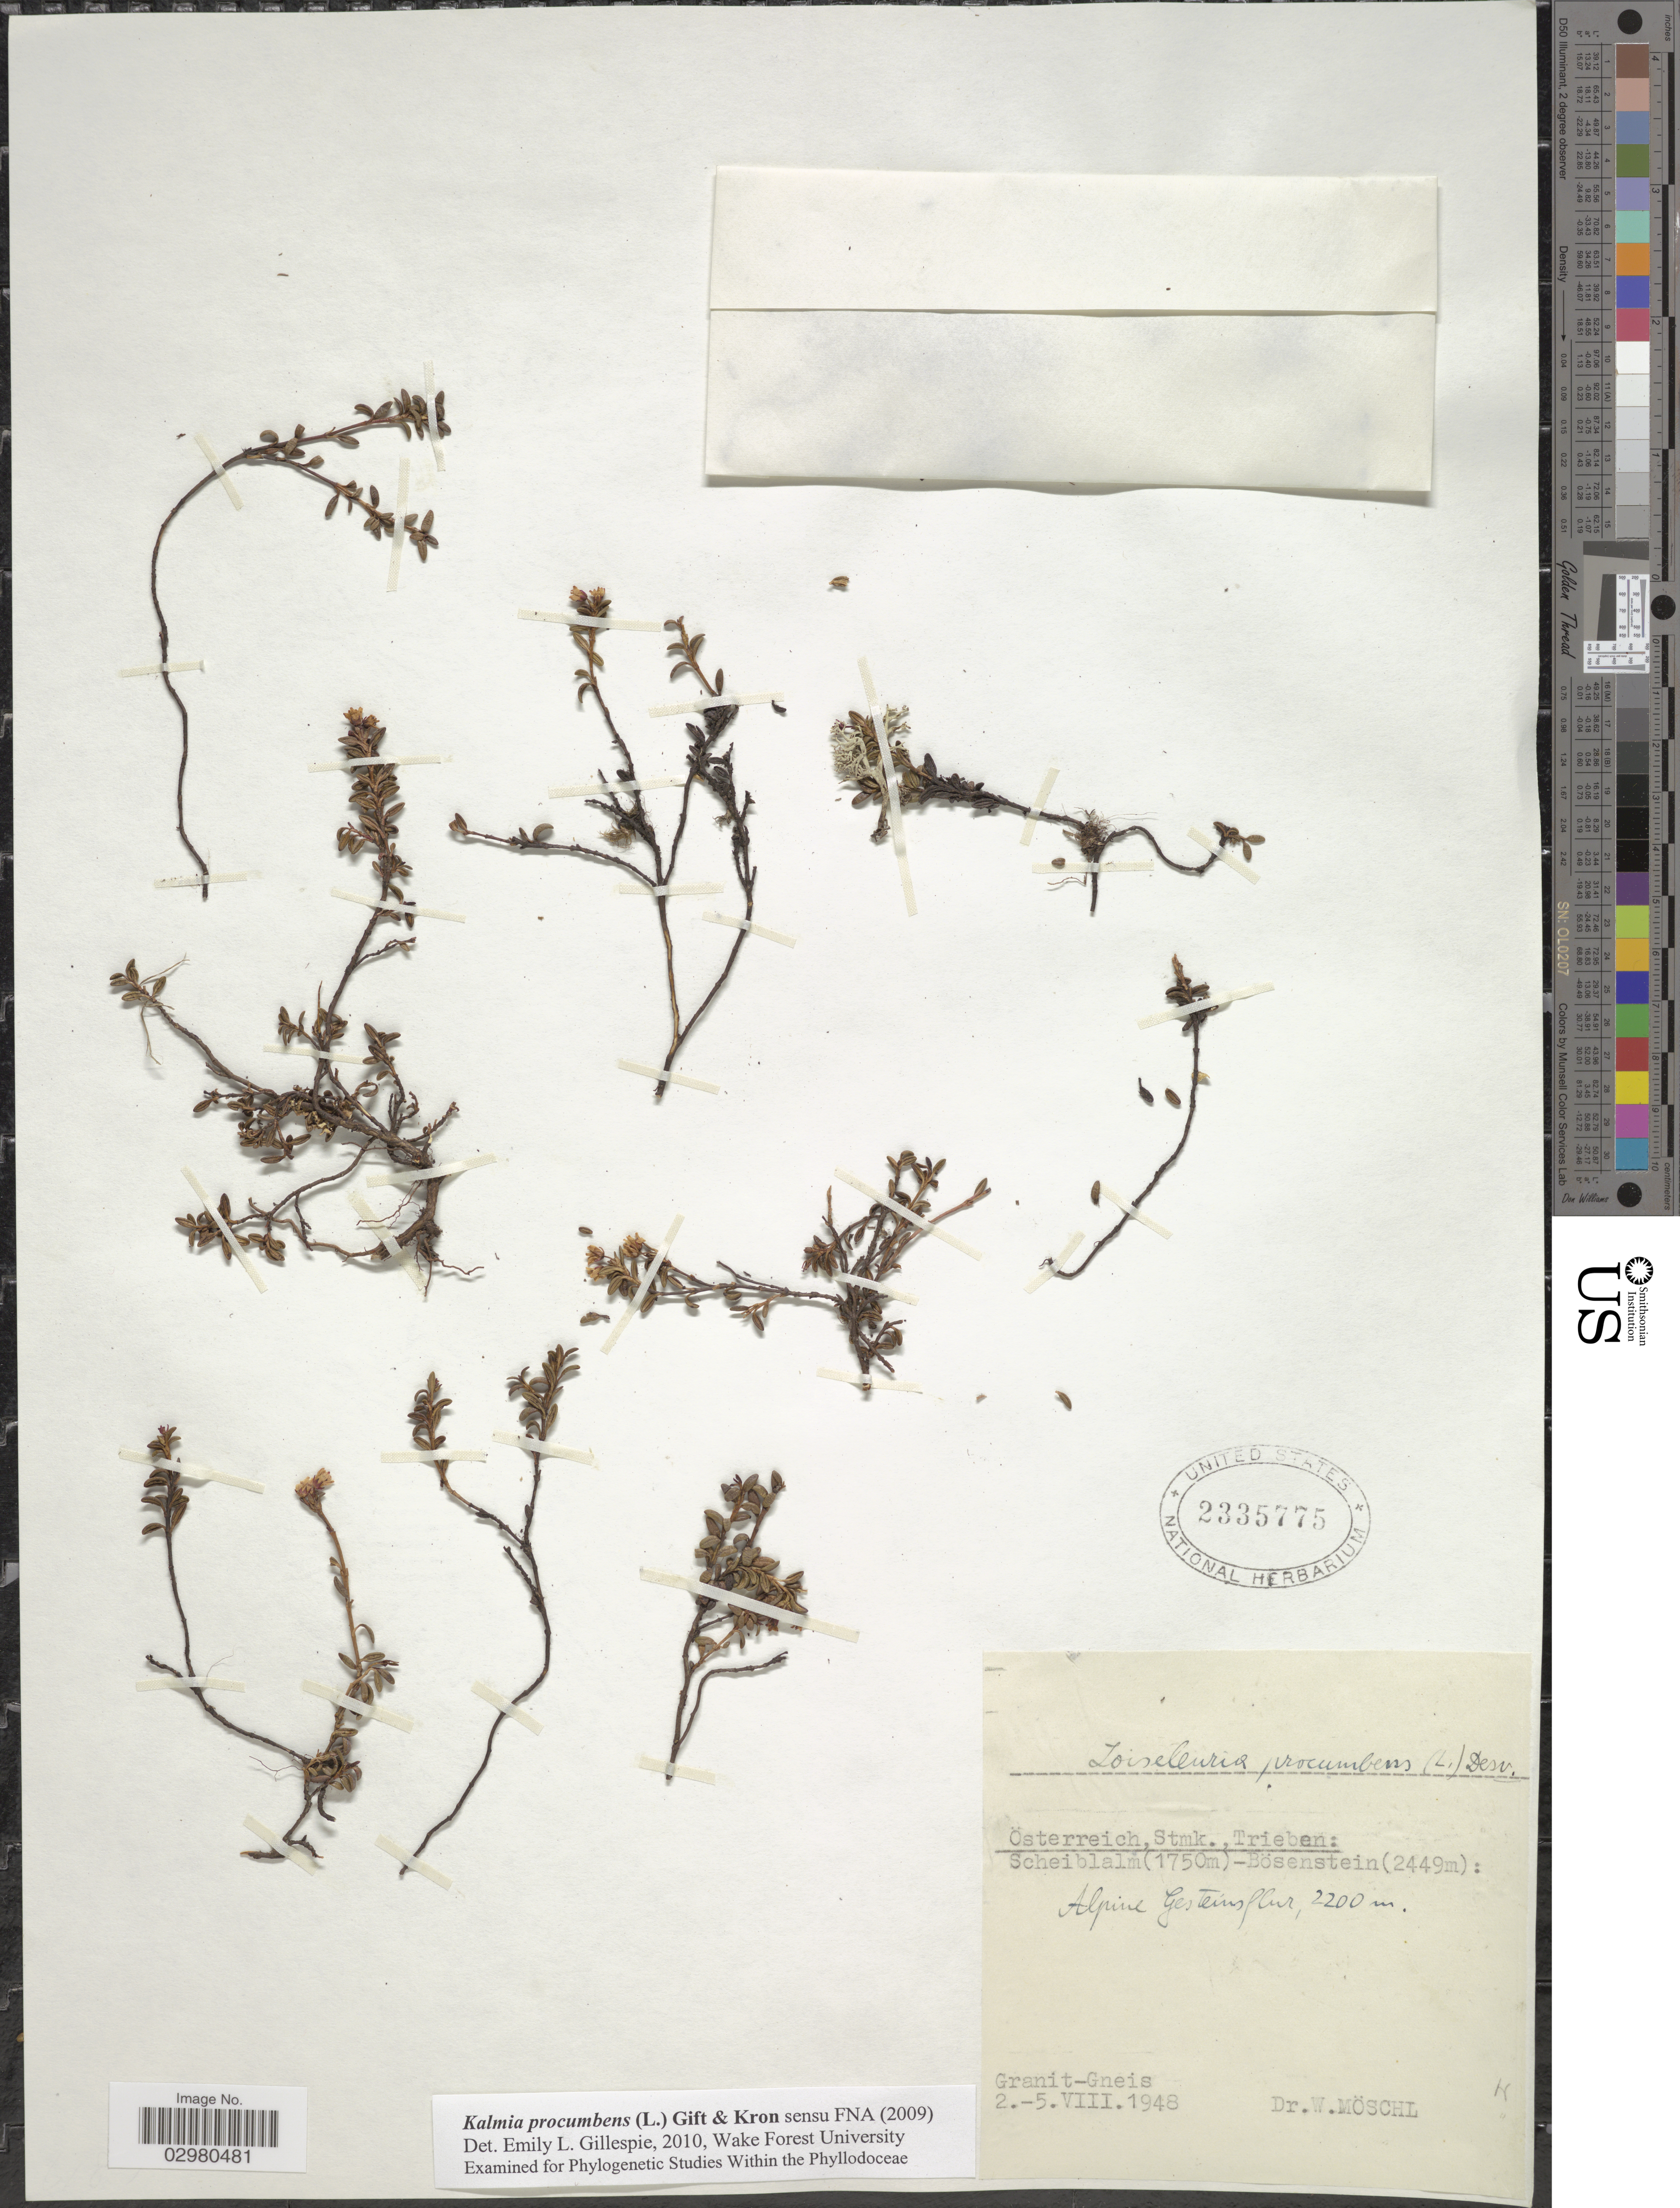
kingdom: Plantae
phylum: Tracheophyta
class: Magnoliopsida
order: Ericales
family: Ericaceae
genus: Loiseleuria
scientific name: Loiseleuria procumbens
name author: (L.) Desv.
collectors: W. Moschl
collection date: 1948-08-02/1948-08-05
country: Austria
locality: Österreich, Stmk. Trieben: Scheiblalm-Bösenstein.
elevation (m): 1750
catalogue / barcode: US 2335775